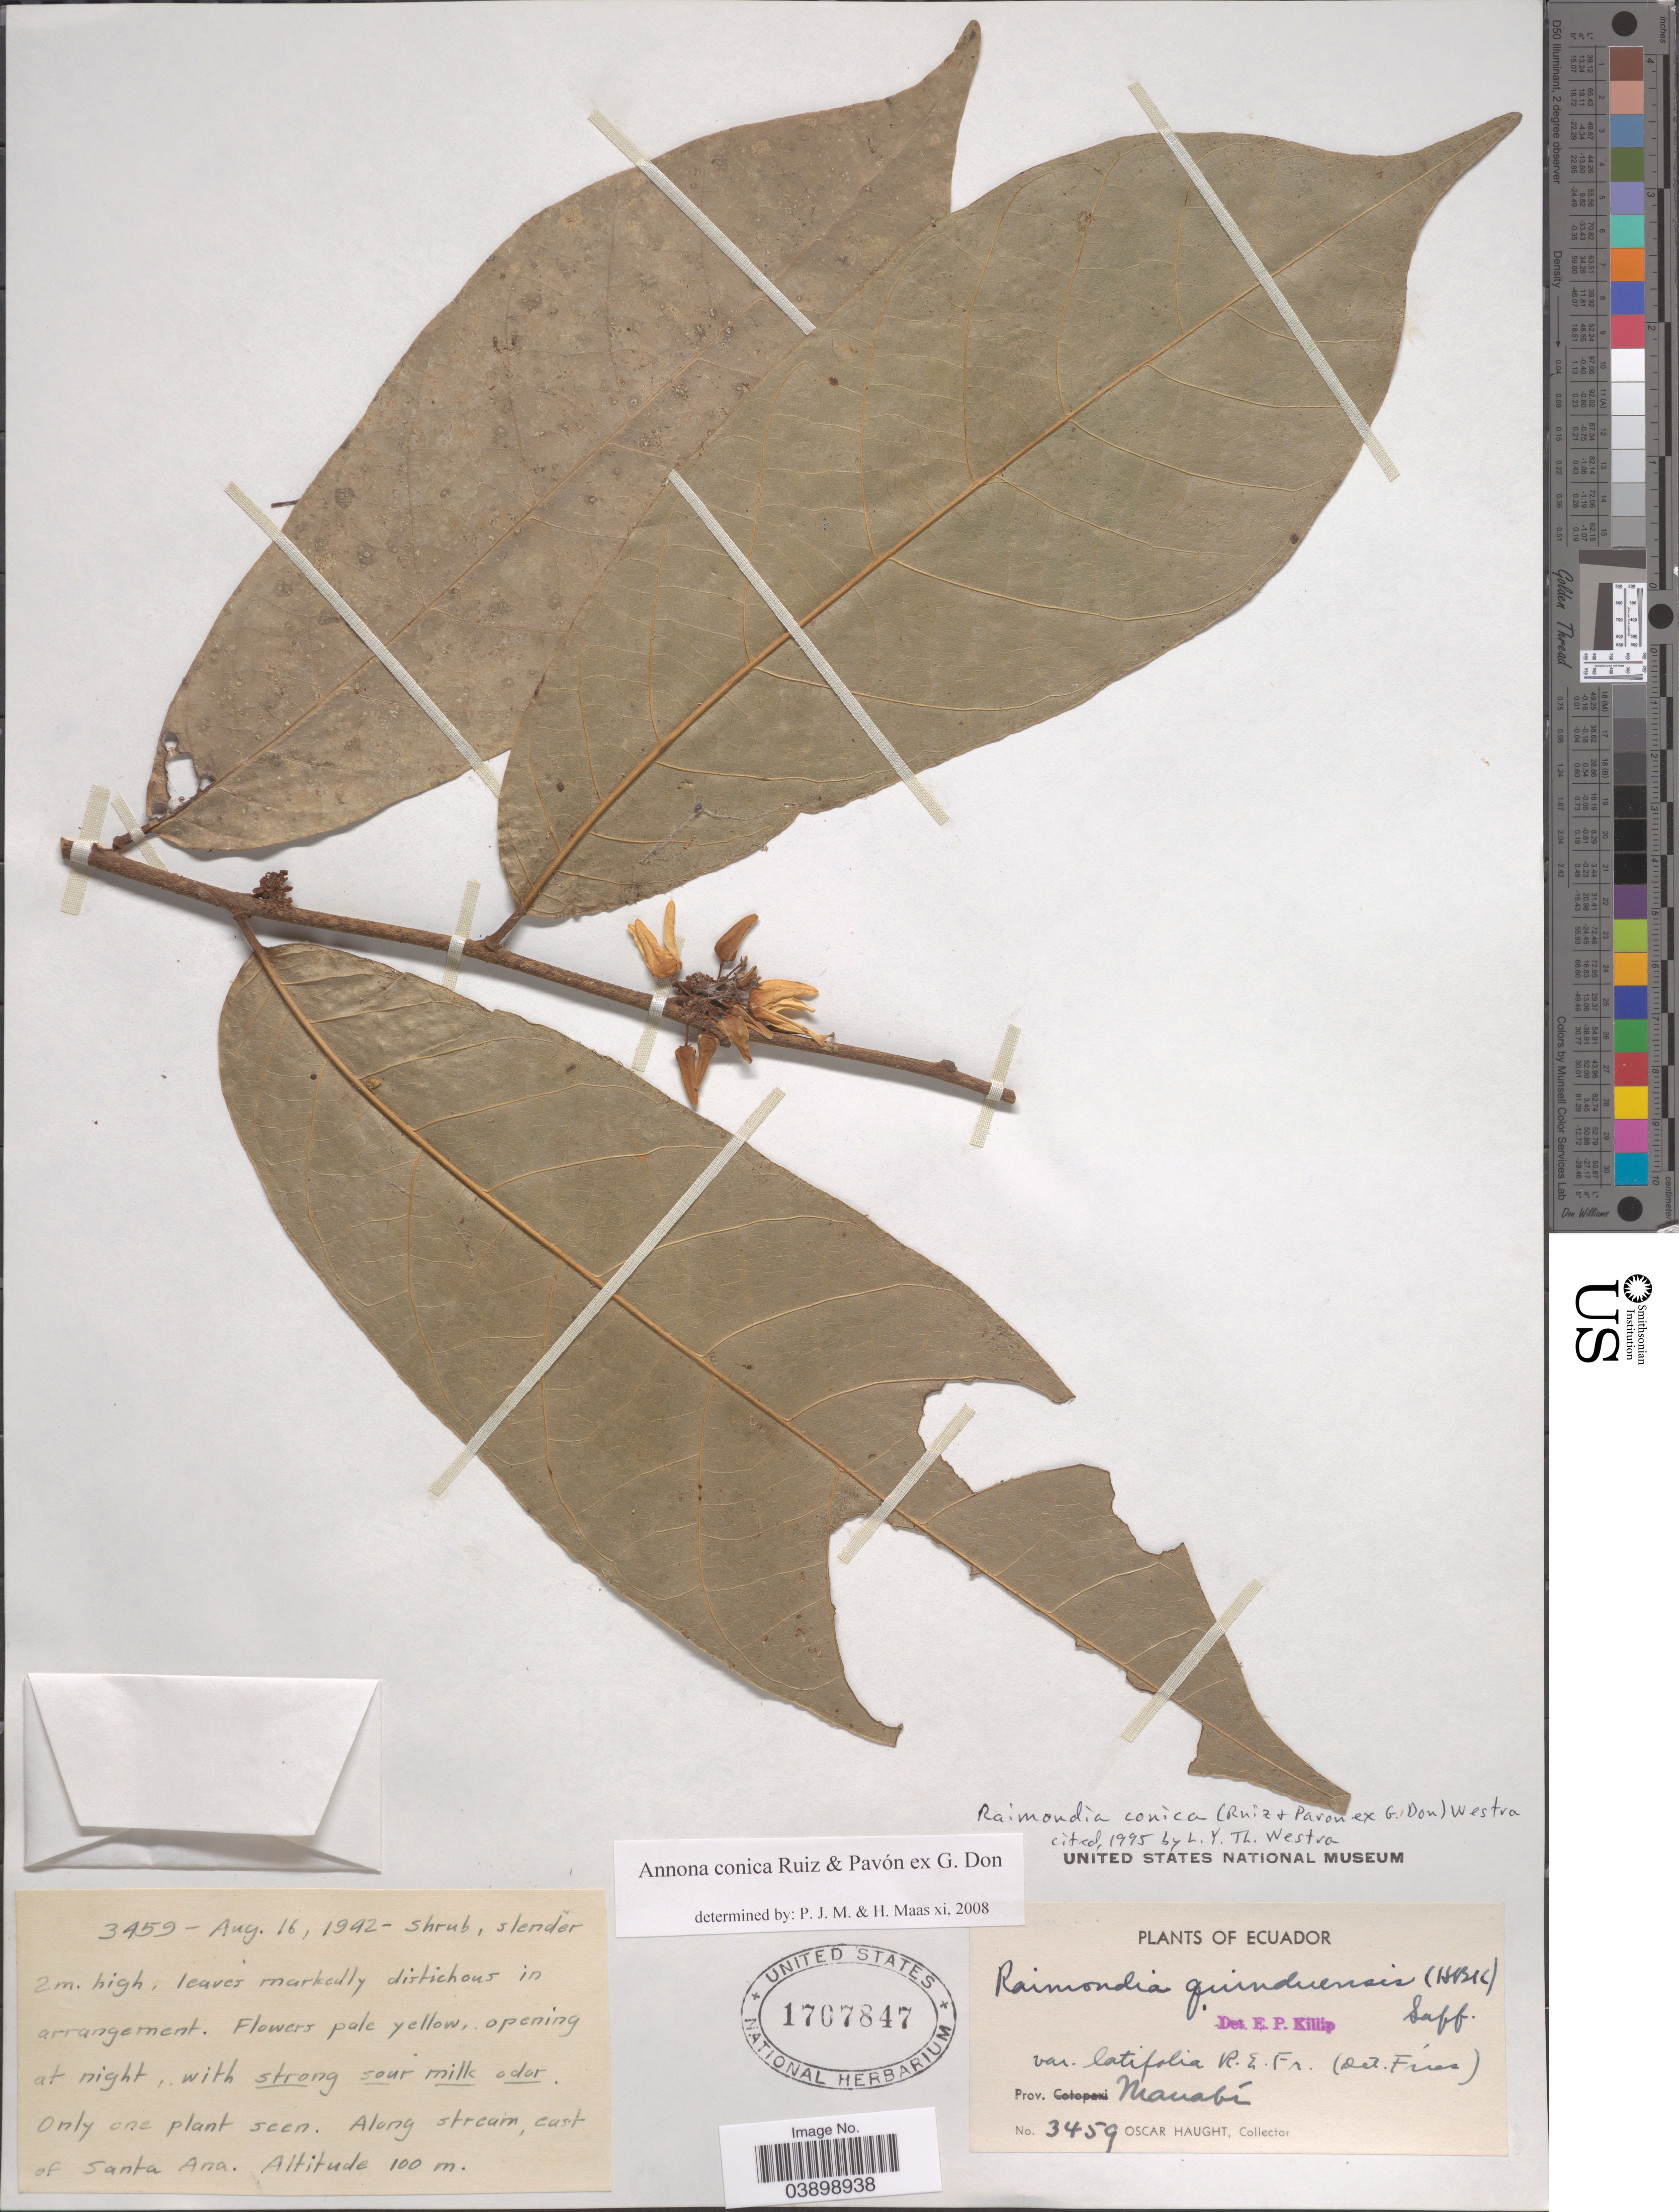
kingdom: Plantae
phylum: Tracheophyta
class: Magnoliopsida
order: Magnoliales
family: Annonaceae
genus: Annona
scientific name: Annona conica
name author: Ruiz & Pav. ex G. Don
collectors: O. L. Haught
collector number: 3459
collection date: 1942-08-16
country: Ecuador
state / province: Manabí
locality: Along stream, east of Santa Ana.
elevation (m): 100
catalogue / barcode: US 1707847